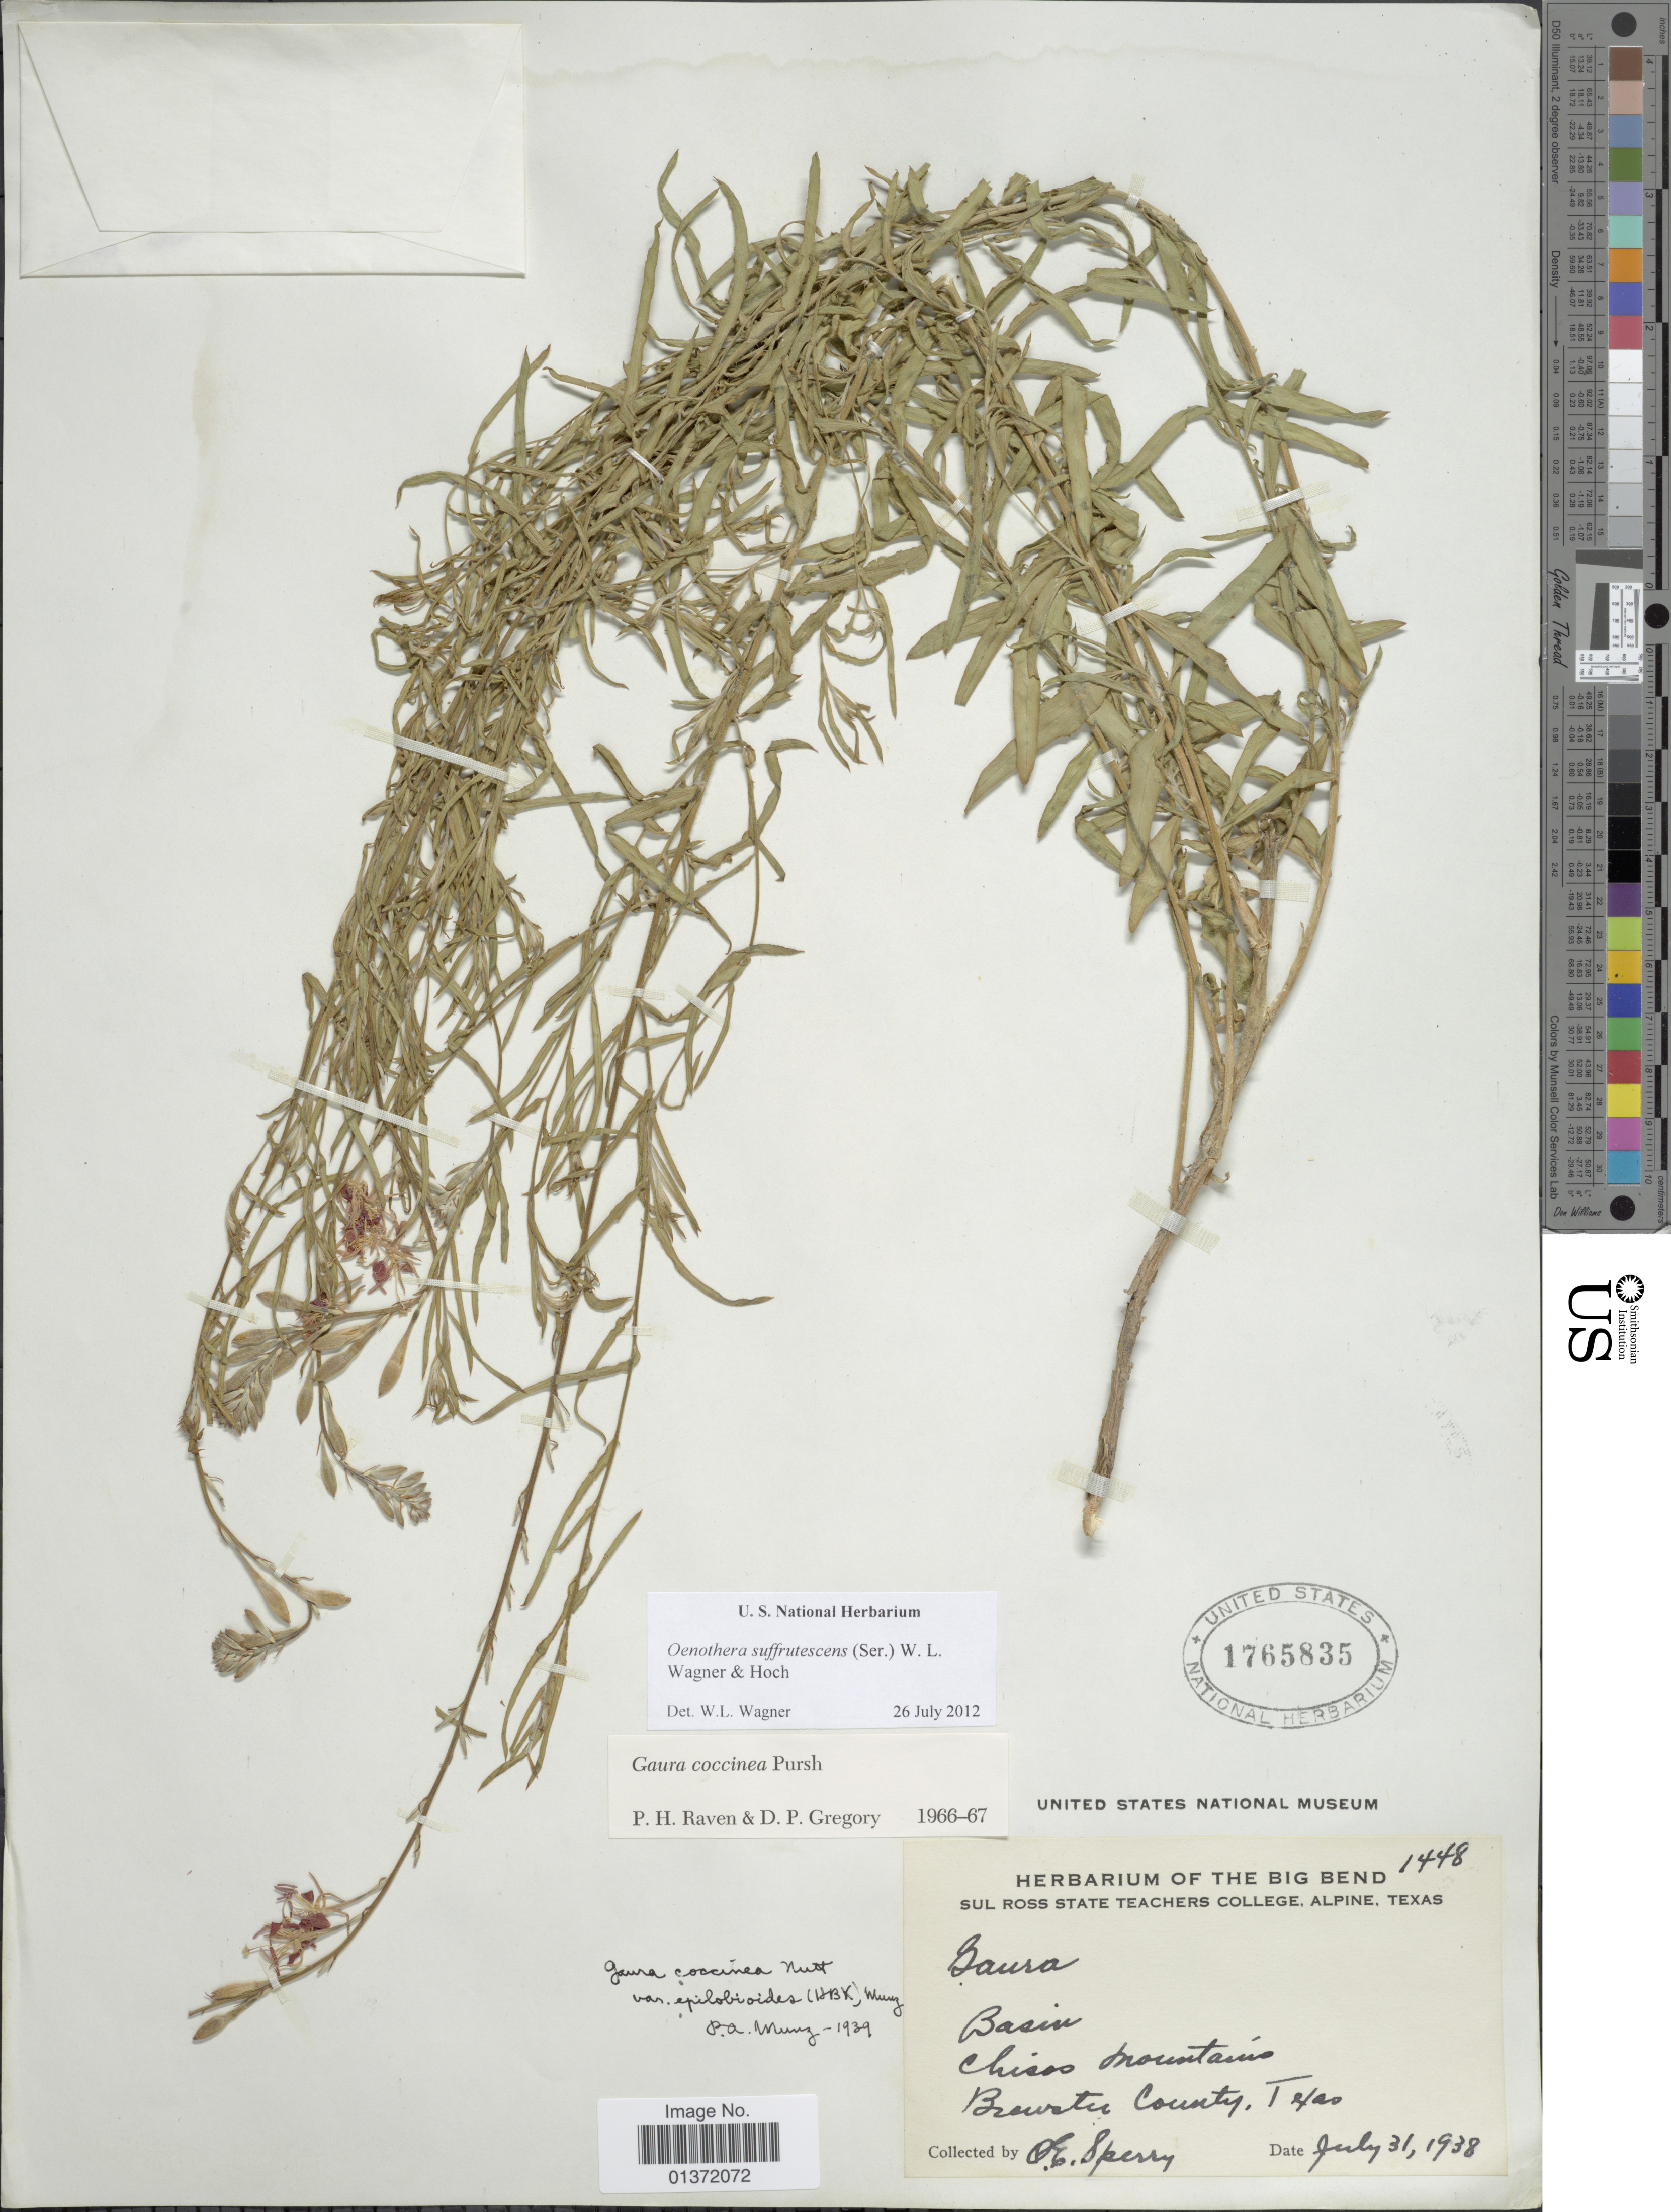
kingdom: Plantae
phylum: Tracheophyta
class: Magnoliopsida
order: Myrtales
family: Onagraceae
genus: Oenothera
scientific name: Oenothera suffrutescens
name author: (Ser.) W.L. Wagner & Hoch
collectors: O. E. Sperry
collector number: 1448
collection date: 1938-07-31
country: United States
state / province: Texas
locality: Chisos mountains, Brewster County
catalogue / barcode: US 1765835